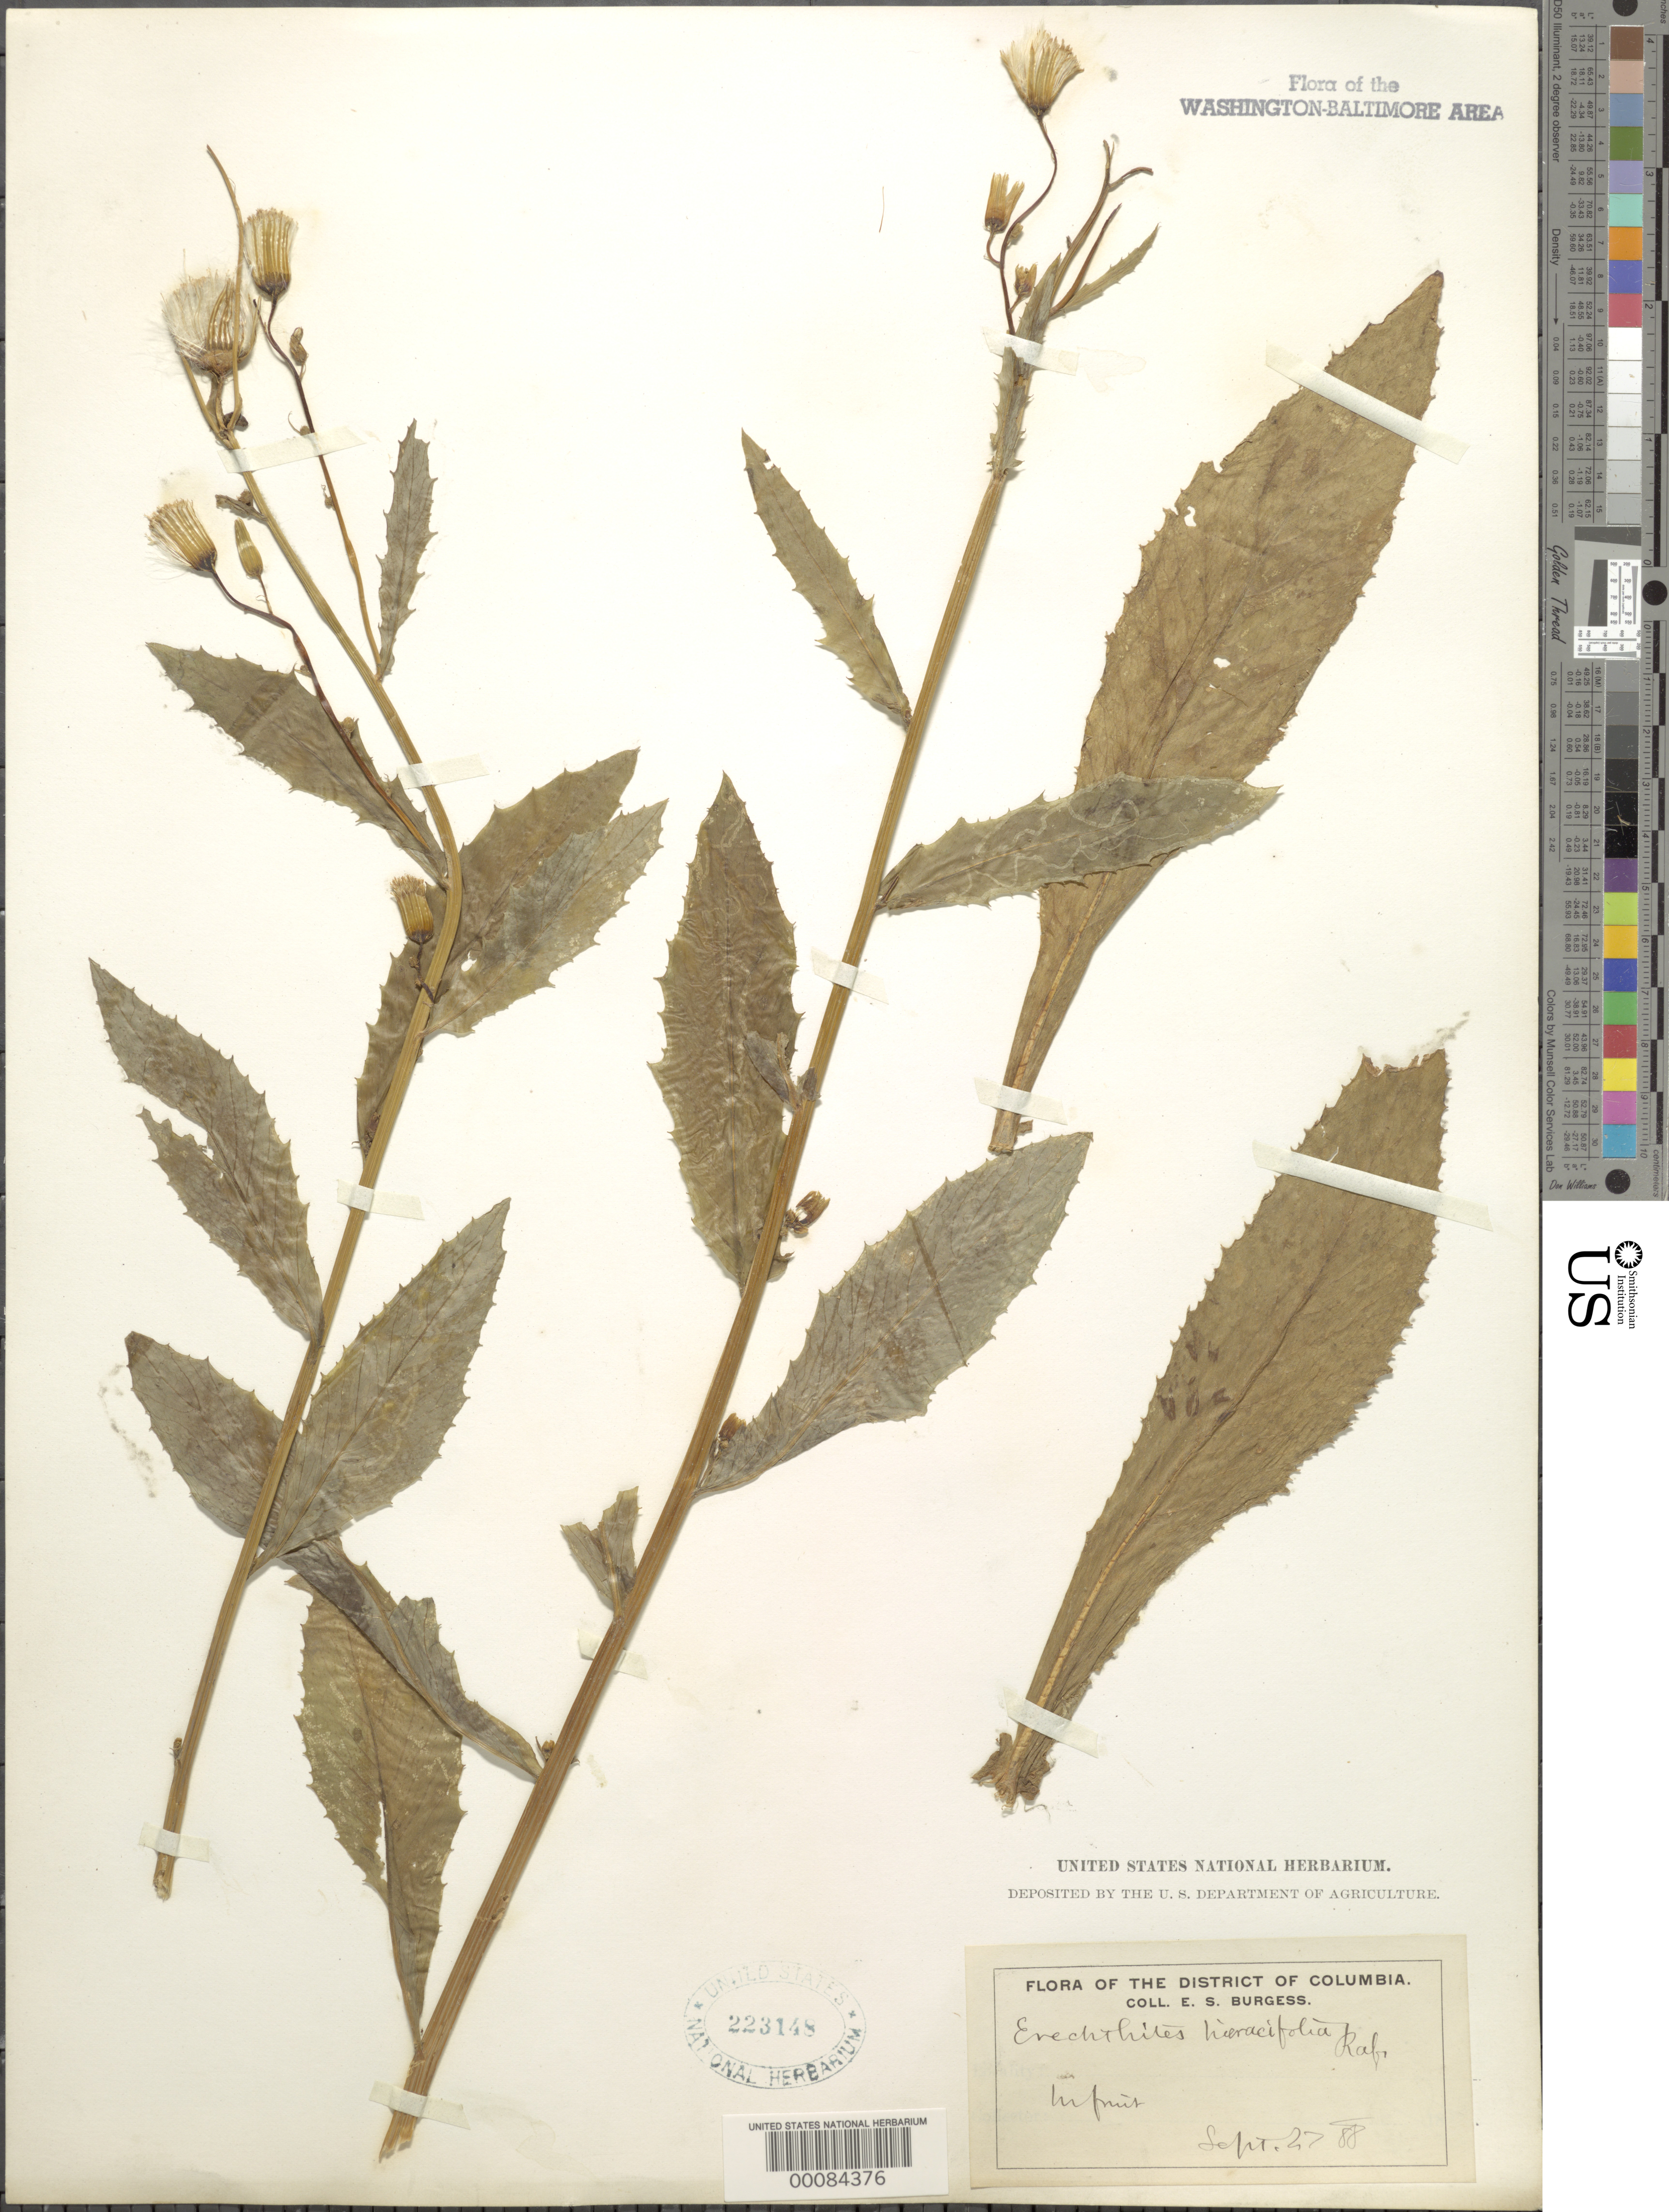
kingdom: Plantae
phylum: Tracheophyta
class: Magnoliopsida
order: Asterales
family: Asteraceae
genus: Erechtites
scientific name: Erechtites hieraciifolius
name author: (L.) Raf. ex DC.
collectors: E. Burgess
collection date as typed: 27 Sep 1888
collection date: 1888-09-27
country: United States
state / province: District of Columbia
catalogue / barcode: US 223148